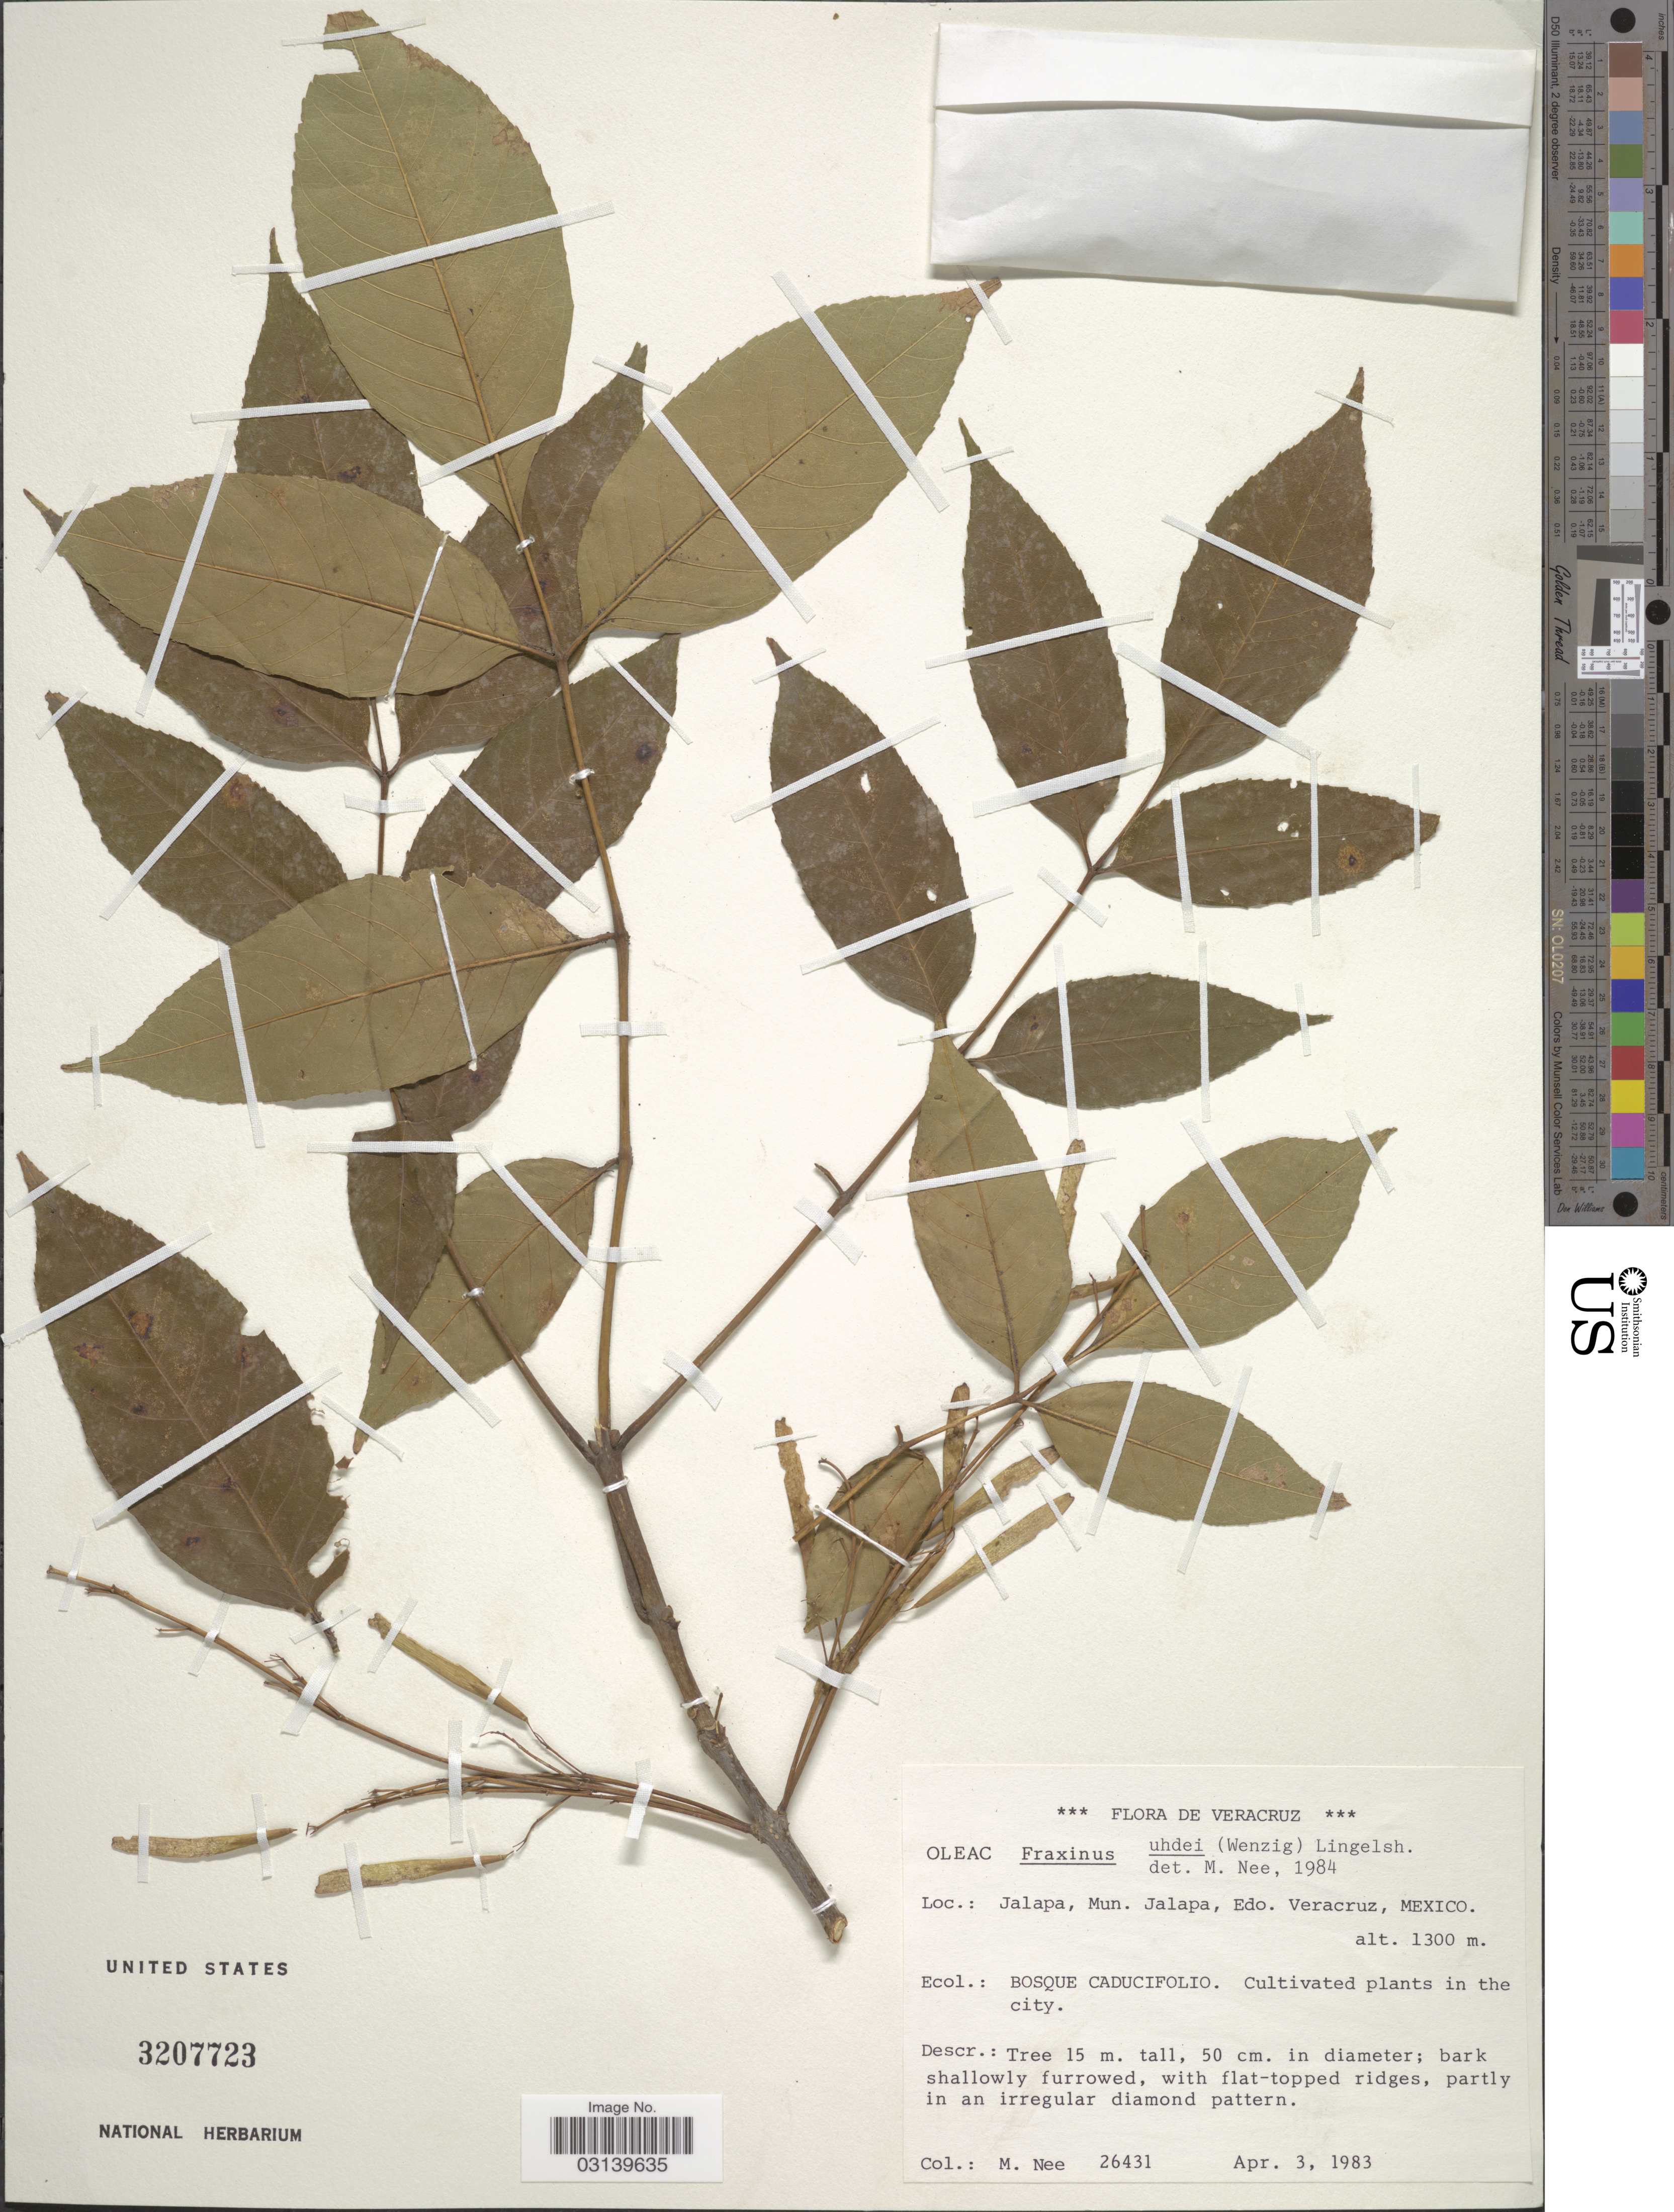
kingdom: Plantae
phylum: Tracheophyta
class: Magnoliopsida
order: Lamiales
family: Oleaceae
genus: Fraxinus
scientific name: Fraxinus uhdei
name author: (Wenz.) Lingelsh.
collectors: M. Nee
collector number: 26431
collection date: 1983-04-03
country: Mexico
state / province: Veracruz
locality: Veracruz. Jalapa, Mun. Jalapa.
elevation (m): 1300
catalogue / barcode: US 3207723